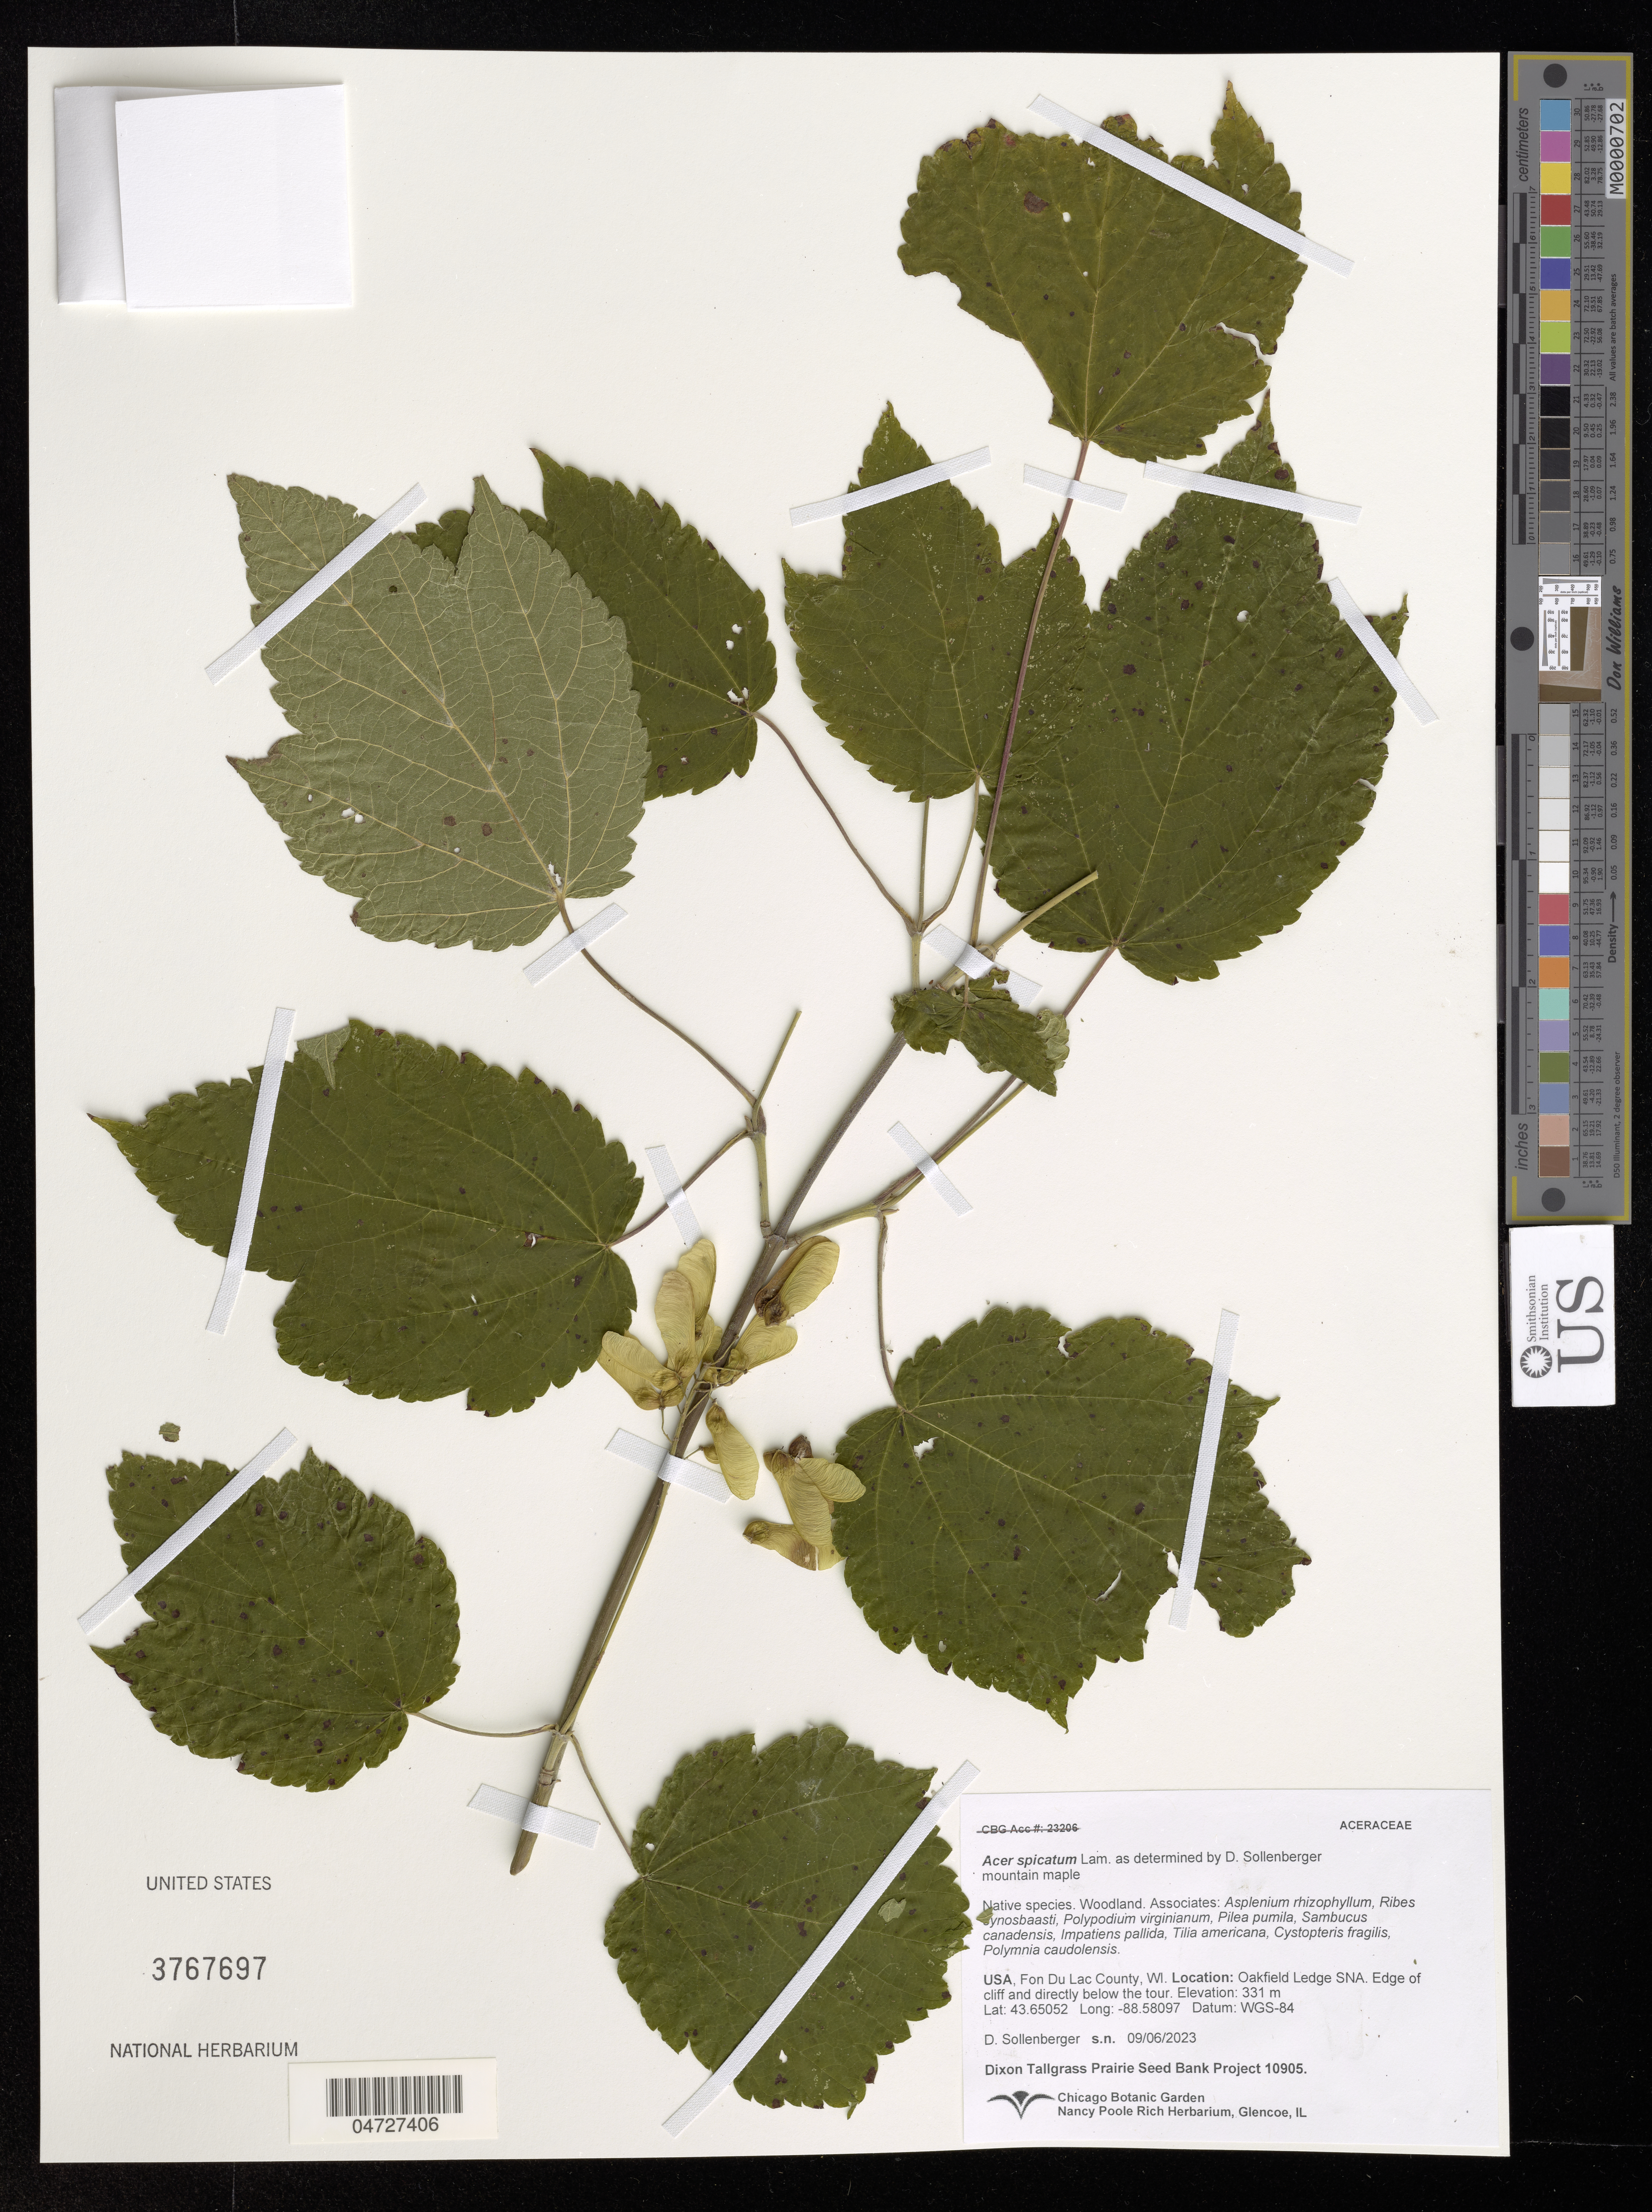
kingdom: Plantae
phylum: Tracheophyta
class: Magnoliopsida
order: Sapindales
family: Sapindaceae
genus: Acer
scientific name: Acer spicatum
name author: Lam.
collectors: D. Sollenberger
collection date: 2023-06-09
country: United States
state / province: Wisconsin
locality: Fon Du Lac County. Oakfield Ledge SNA. Edge of cliff and directly below the tour.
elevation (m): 331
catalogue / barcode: US 3767697